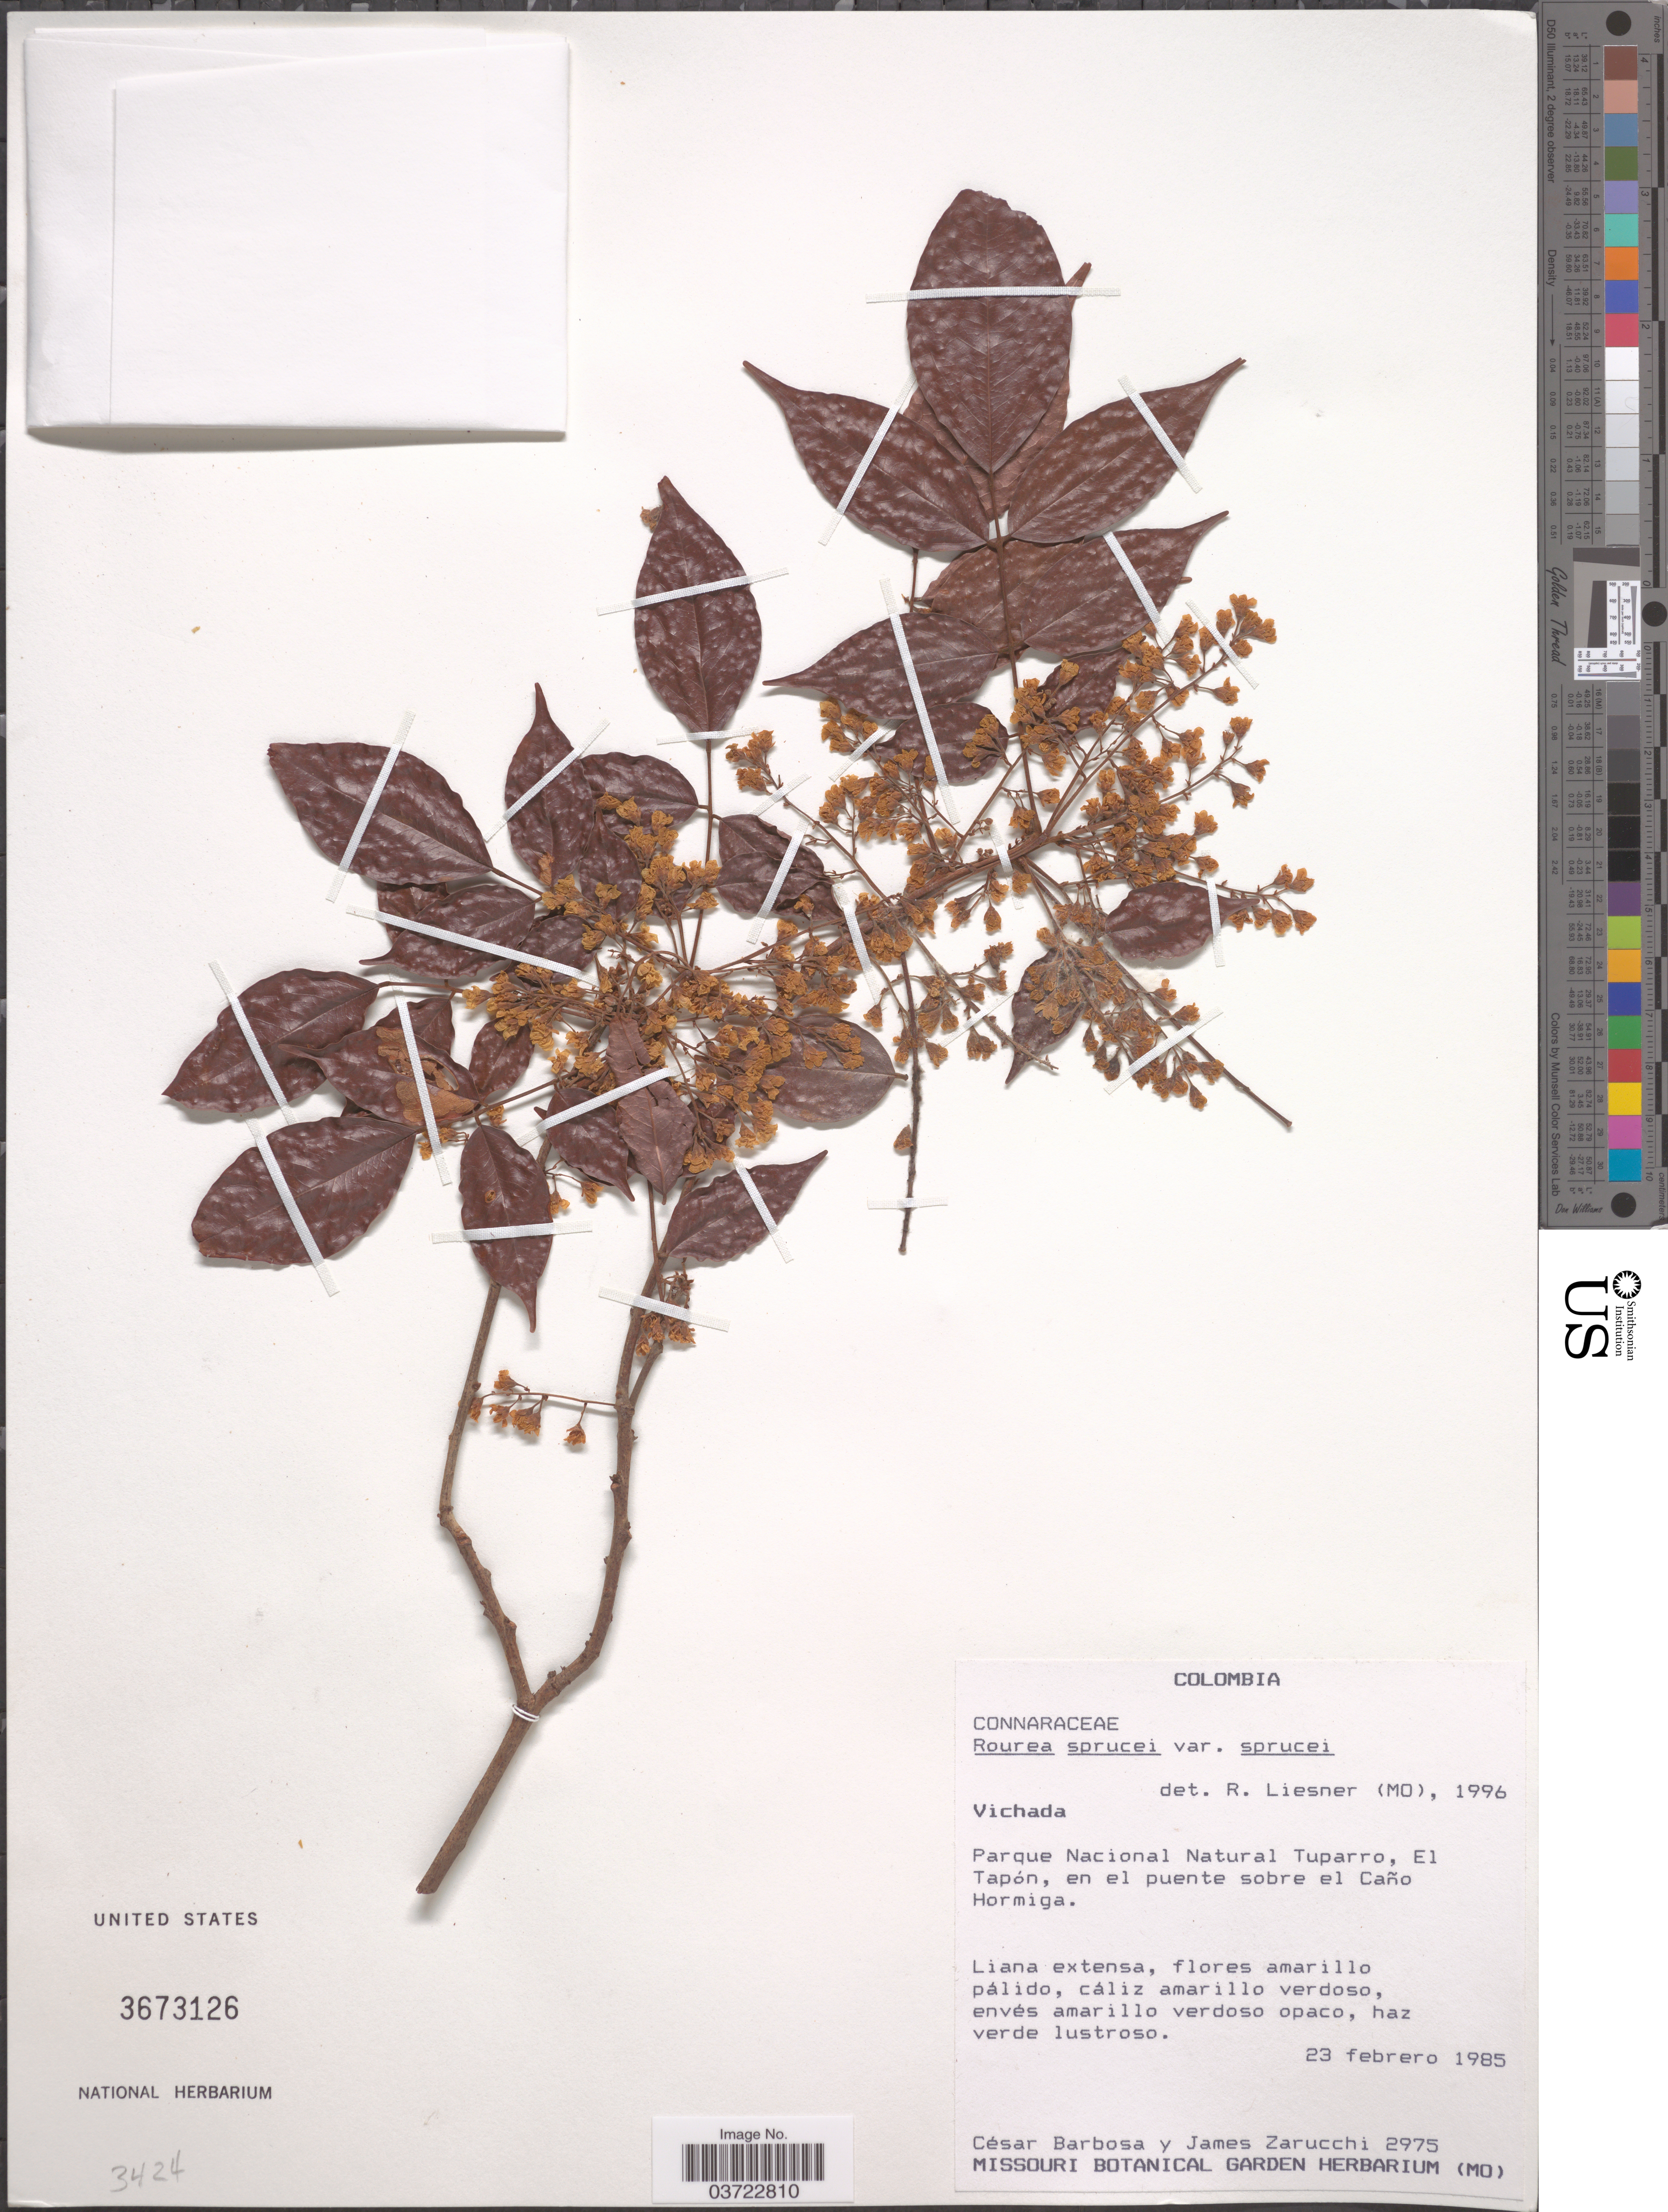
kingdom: Plantae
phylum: Tracheophyta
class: Magnoliopsida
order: Oxalidales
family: Connaraceae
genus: Rourea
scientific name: Rourea sprucei var. sprucei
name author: G. Schellenb.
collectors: C. E. Barbosa & J. L. Zarucchi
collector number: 2975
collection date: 1985-02-23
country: Colombia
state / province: Vichada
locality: Parque Nacional Natural Tuparro, El Tapón, en el puente sobre el Caño Hormiga.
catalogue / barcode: US 3673126